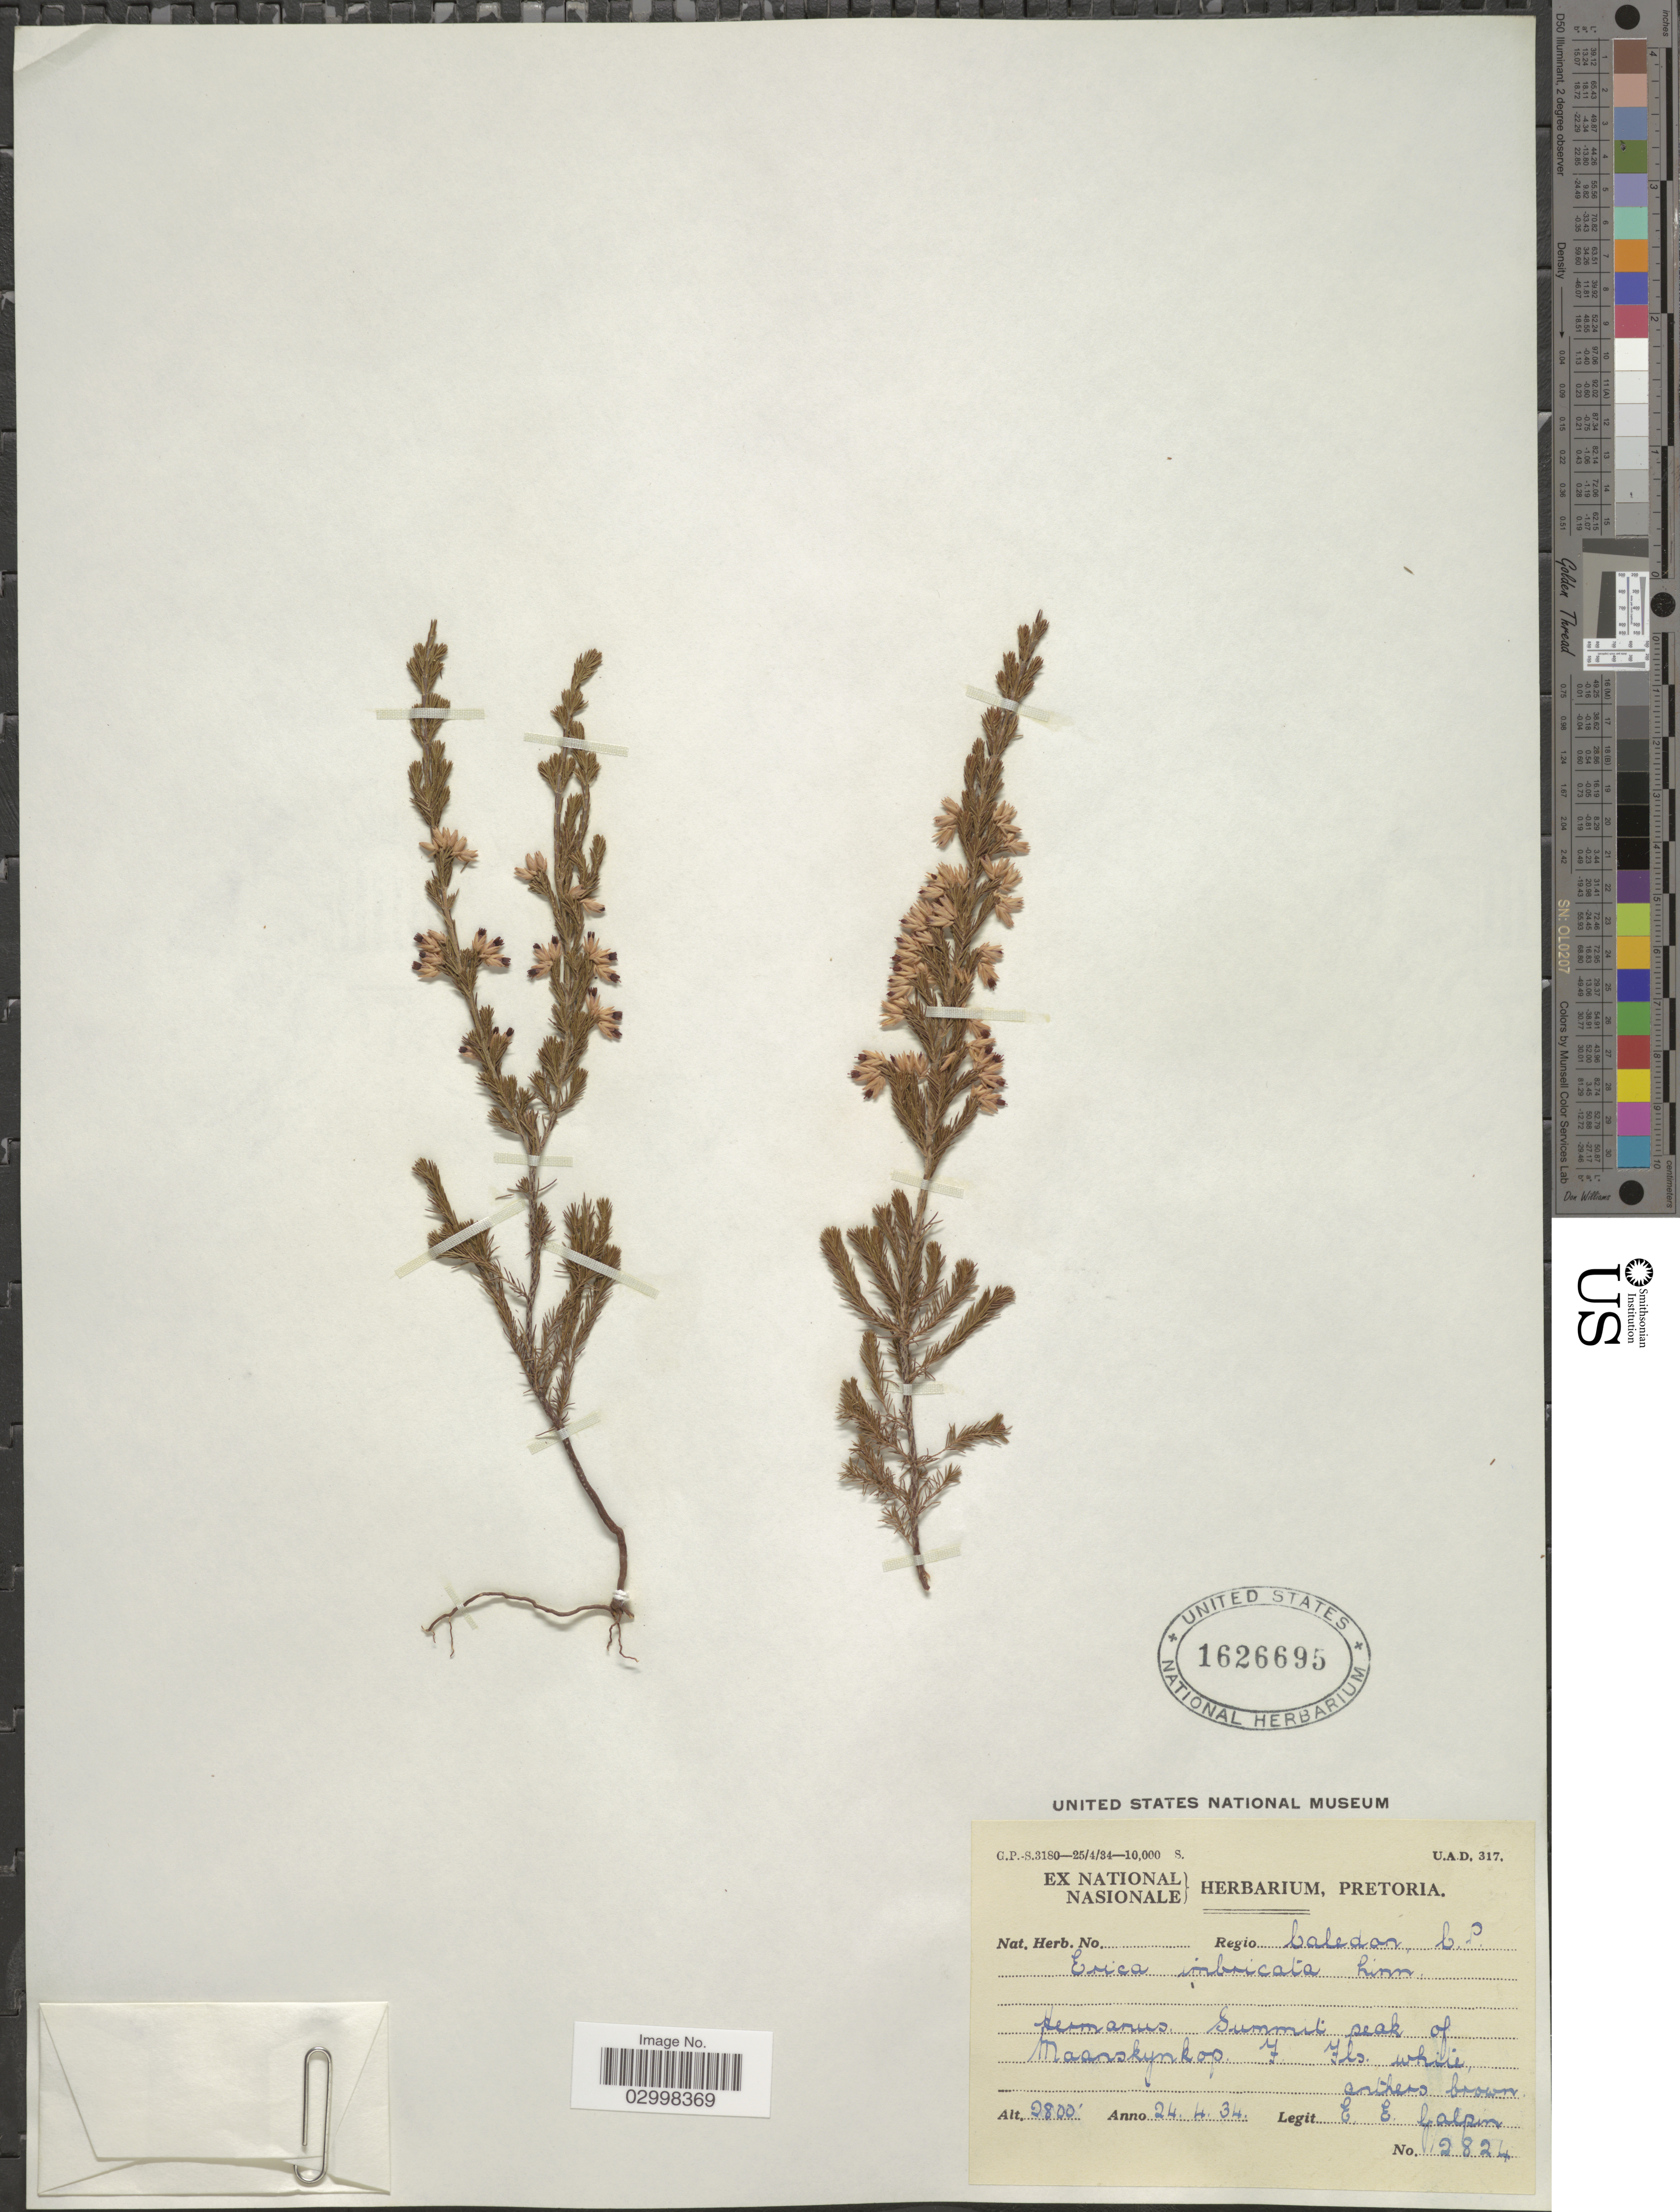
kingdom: Plantae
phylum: Tracheophyta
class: Magnoliopsida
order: Ericales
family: Ericaceae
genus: Erica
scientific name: Erica imbricata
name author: L.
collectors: E. Galpin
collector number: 2824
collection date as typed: Transcribed d/m/y: 24/4/34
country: South Africa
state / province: Western Cape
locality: Regio Caledon. Hermanus. Summit peak of Maanskijnkop.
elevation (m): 853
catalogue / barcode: US 1626695